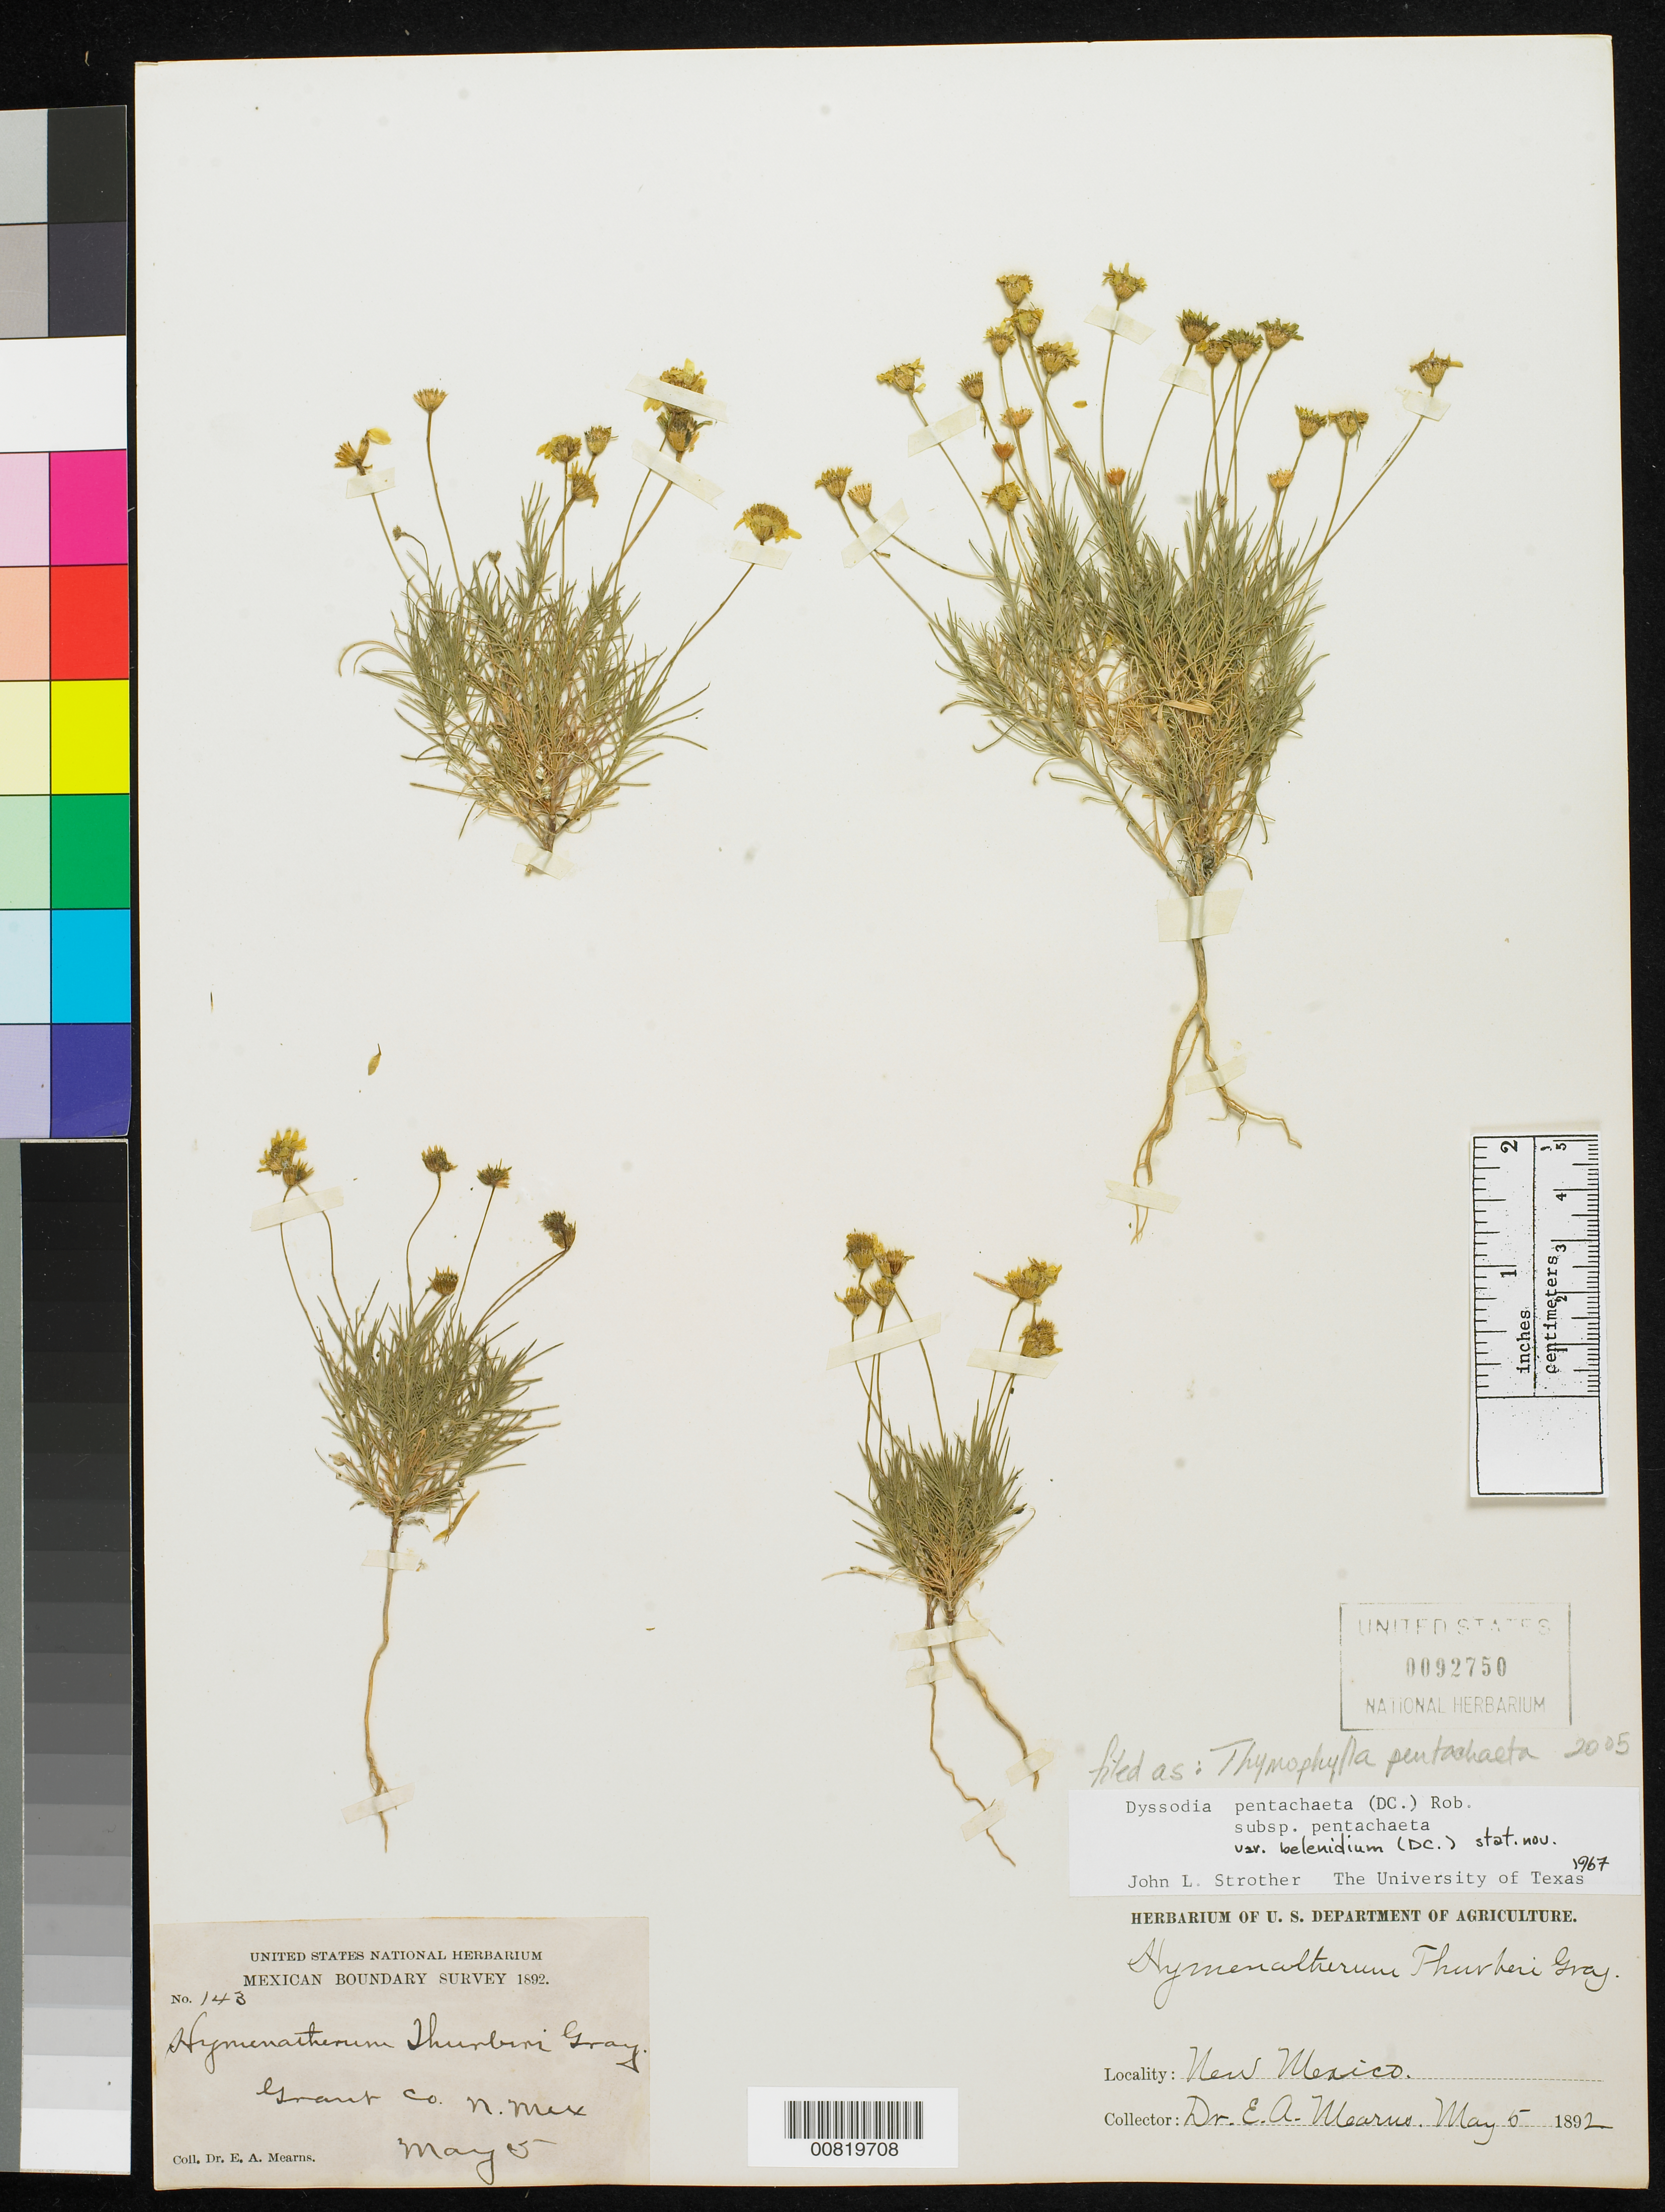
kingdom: Plantae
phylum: Tracheophyta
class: Magnoliopsida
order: Asterales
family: Asteraceae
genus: Thymophylla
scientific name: Thymophylla pentachaeta var. belenidium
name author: (DC.) Strother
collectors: E. A. Mearns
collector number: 143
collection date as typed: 05 May 1892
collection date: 1892-05-05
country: United States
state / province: New Mexico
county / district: Grant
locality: Grant County, New Mexico.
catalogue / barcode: US 92750